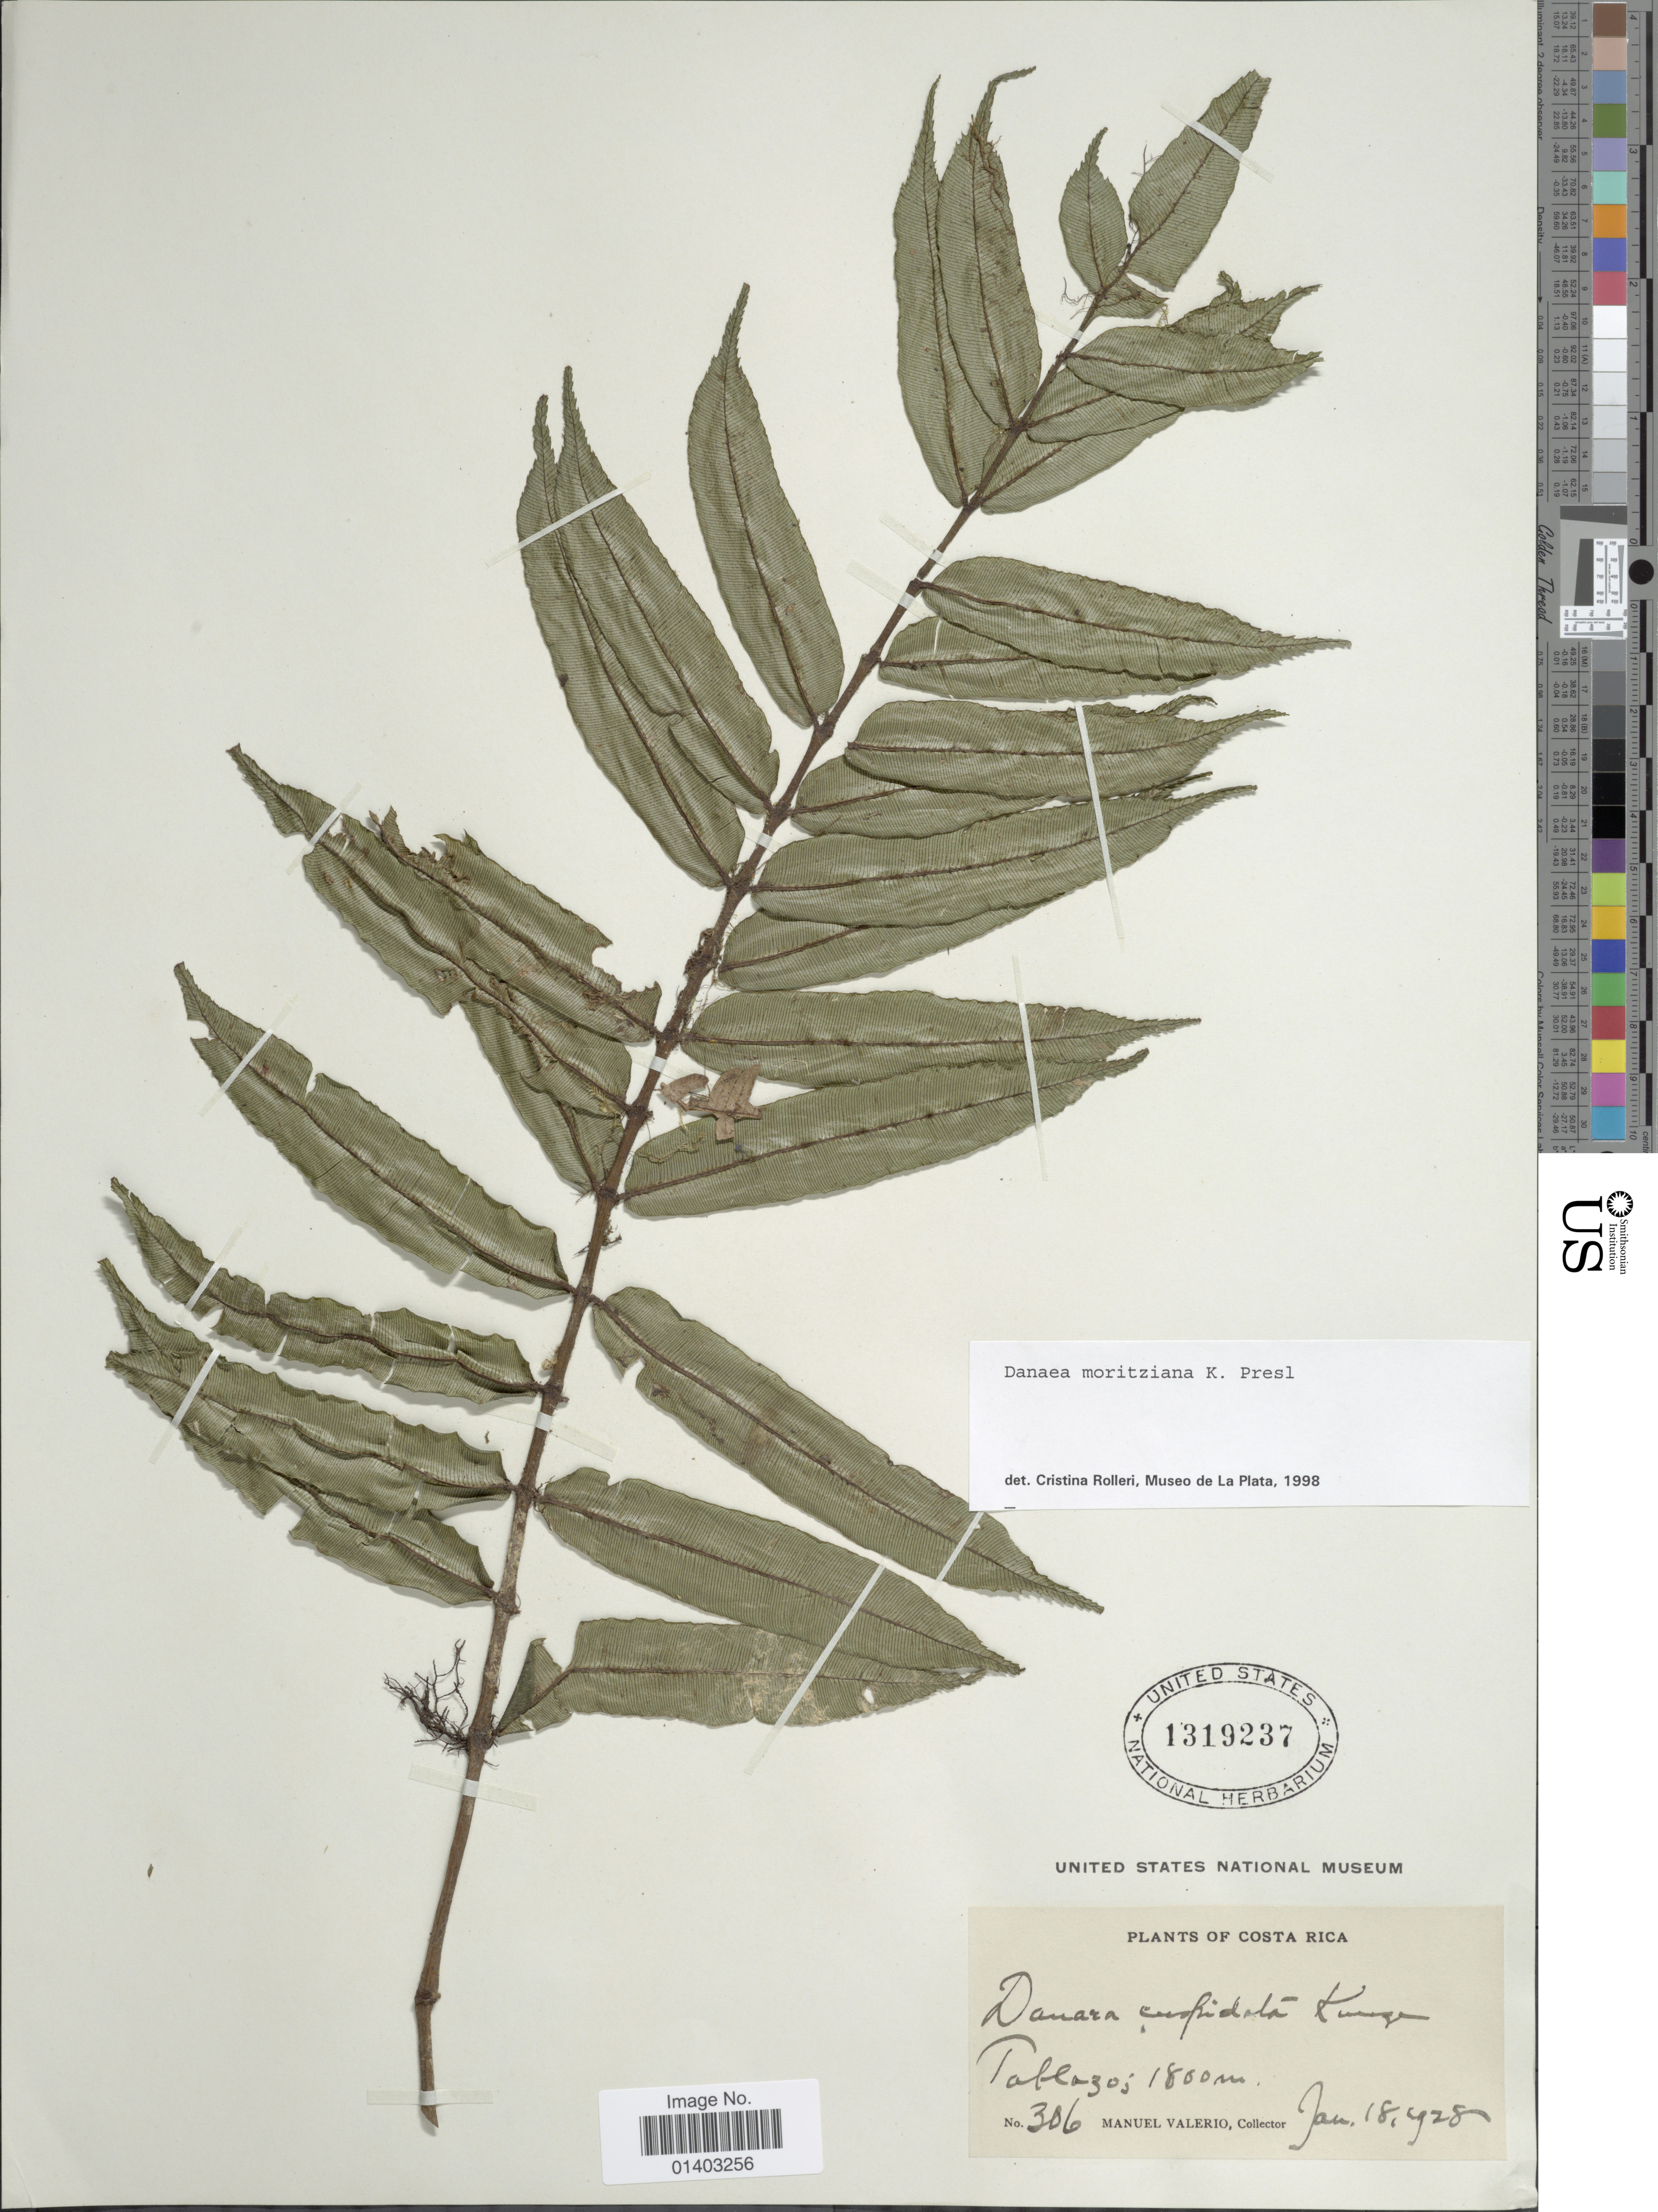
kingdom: Plantae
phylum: Tracheophyta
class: Polypodiopsida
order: Marattiales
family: Marattiaceae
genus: Danaea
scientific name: Danaea moritziana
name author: C. Presl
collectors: M. Valerio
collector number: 306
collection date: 1928-01-18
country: Costa Rica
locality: Tablazo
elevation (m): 1800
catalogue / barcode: US 1319237